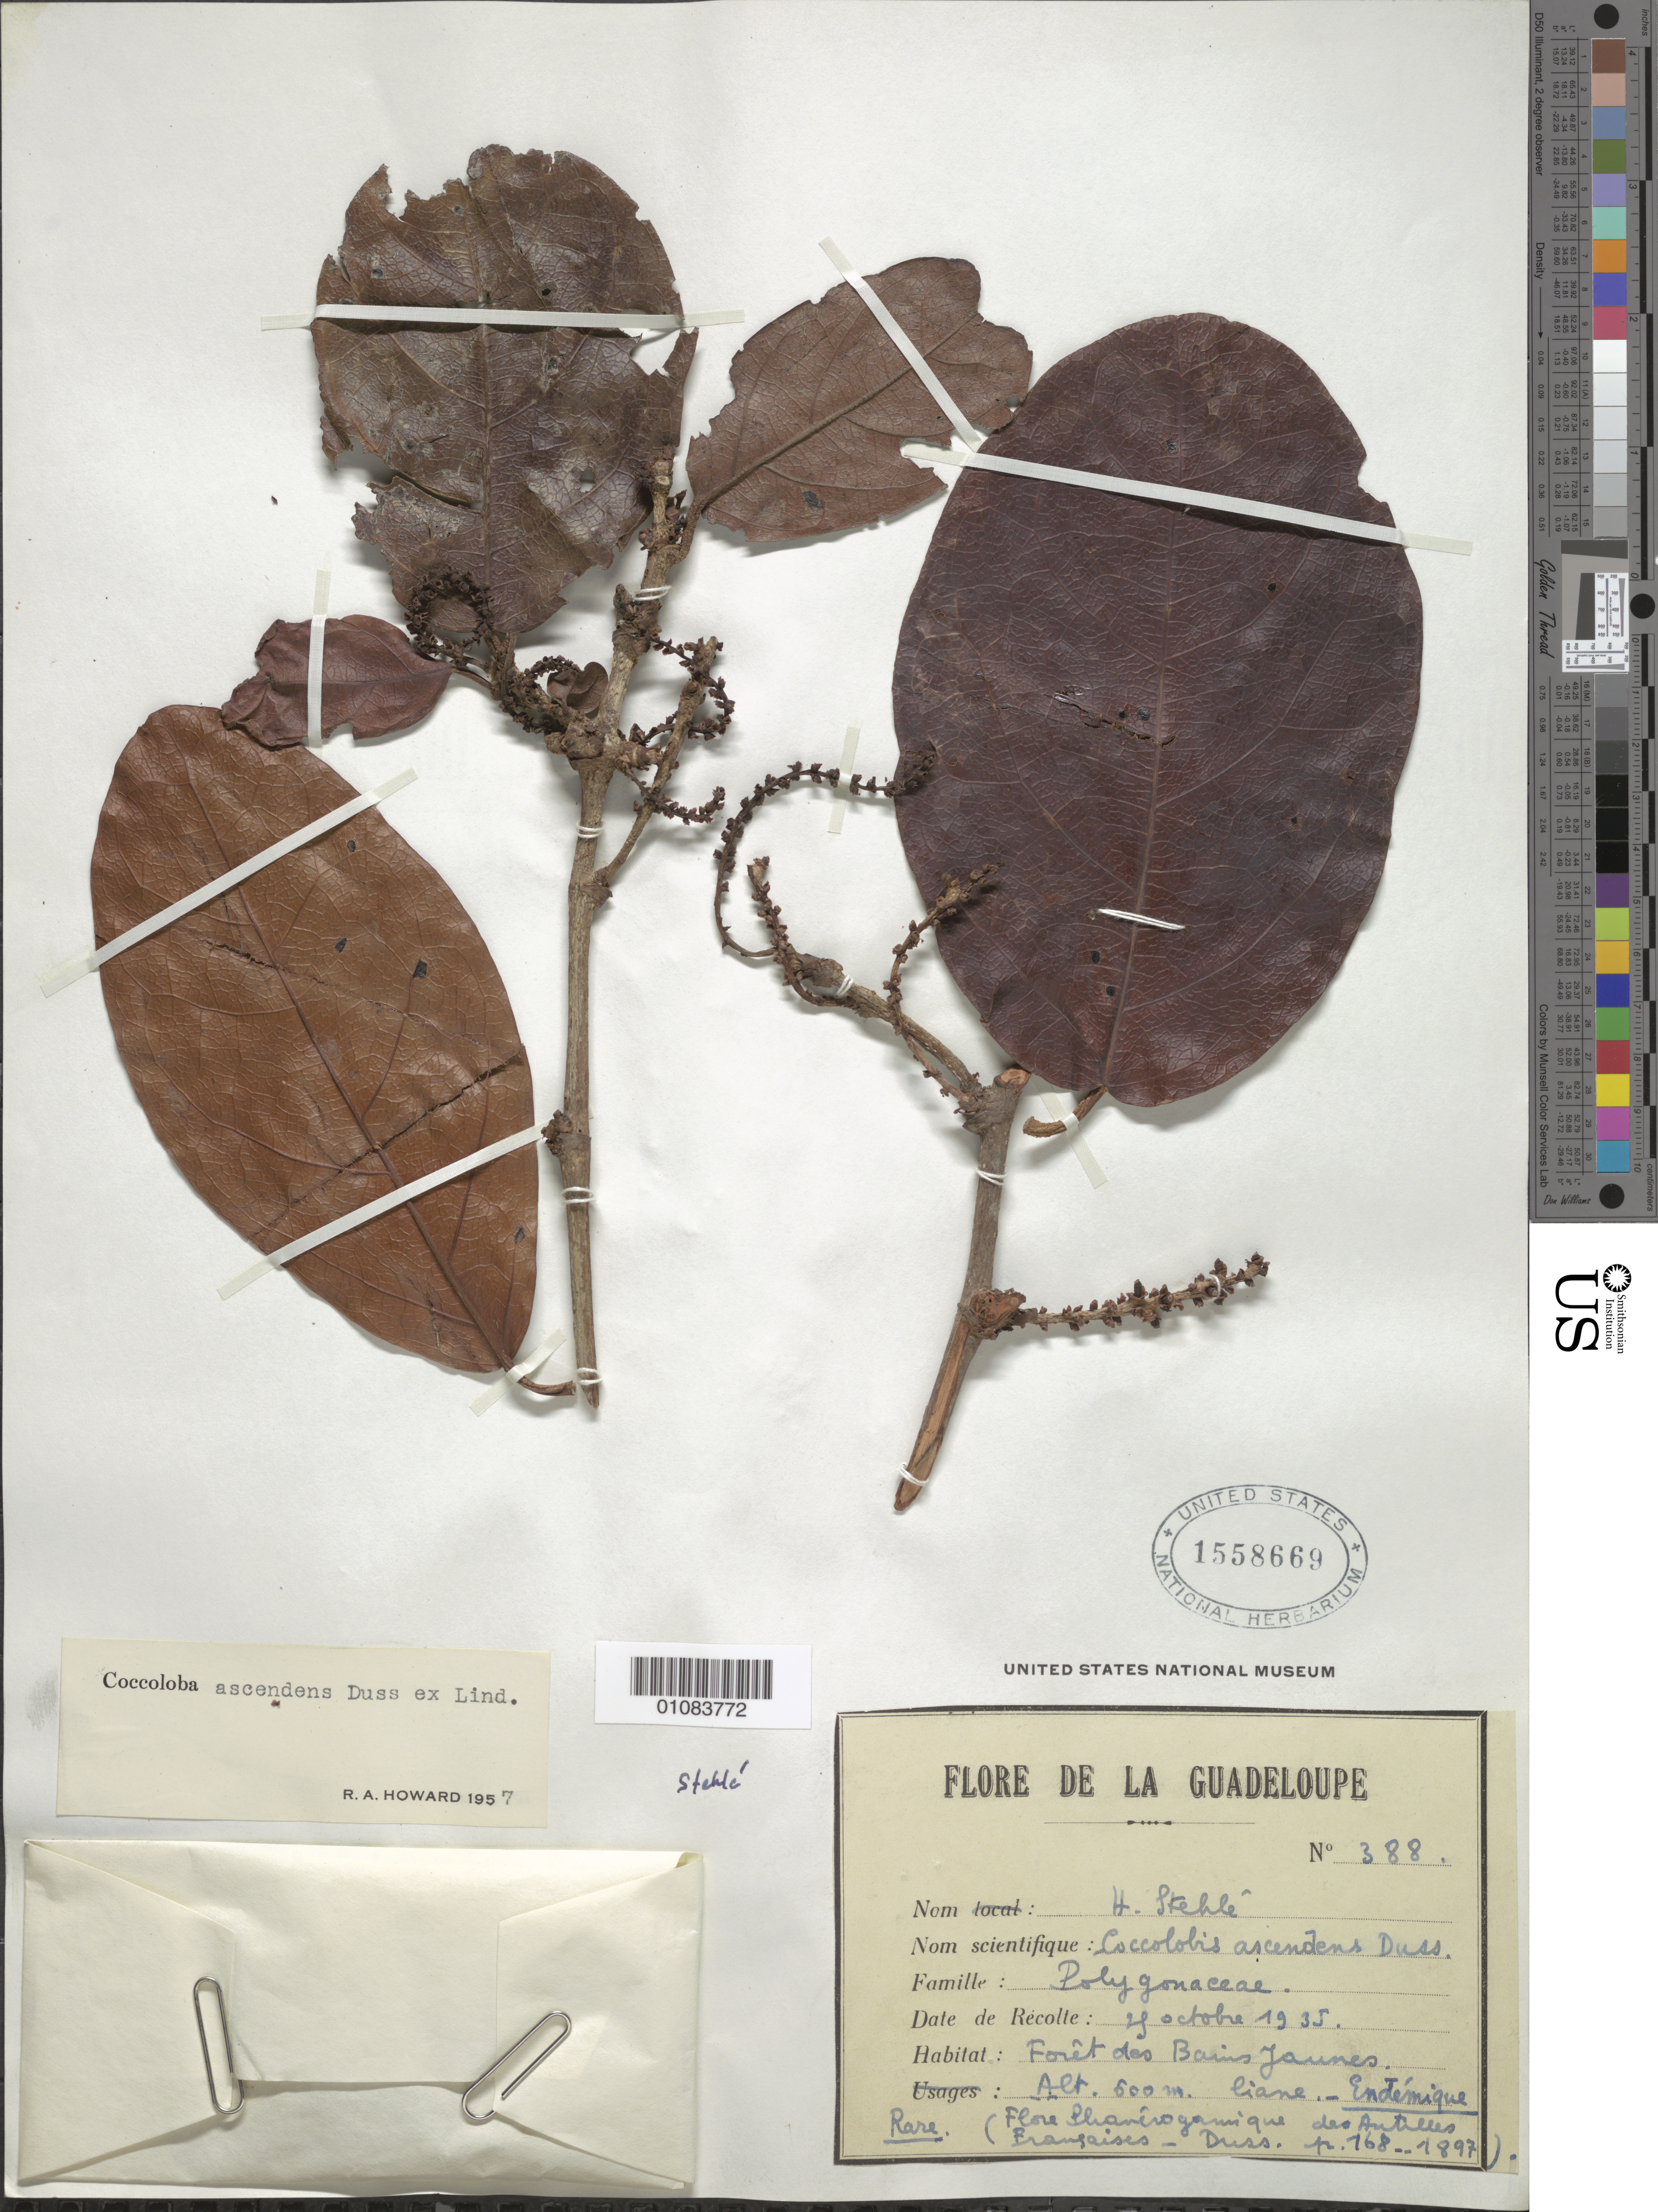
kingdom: Plantae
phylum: Tracheophyta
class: Magnoliopsida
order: Caryophyllales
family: Polygonaceae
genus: Coccoloba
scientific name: Coccoloba ascendens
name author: Duss ex Lindau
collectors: H. Stehlé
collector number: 388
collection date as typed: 25 Oct 1935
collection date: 1935-10-25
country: Guadeloupe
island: Basse Terre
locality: foret des Bains Jaunes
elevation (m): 600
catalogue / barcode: US 1558669